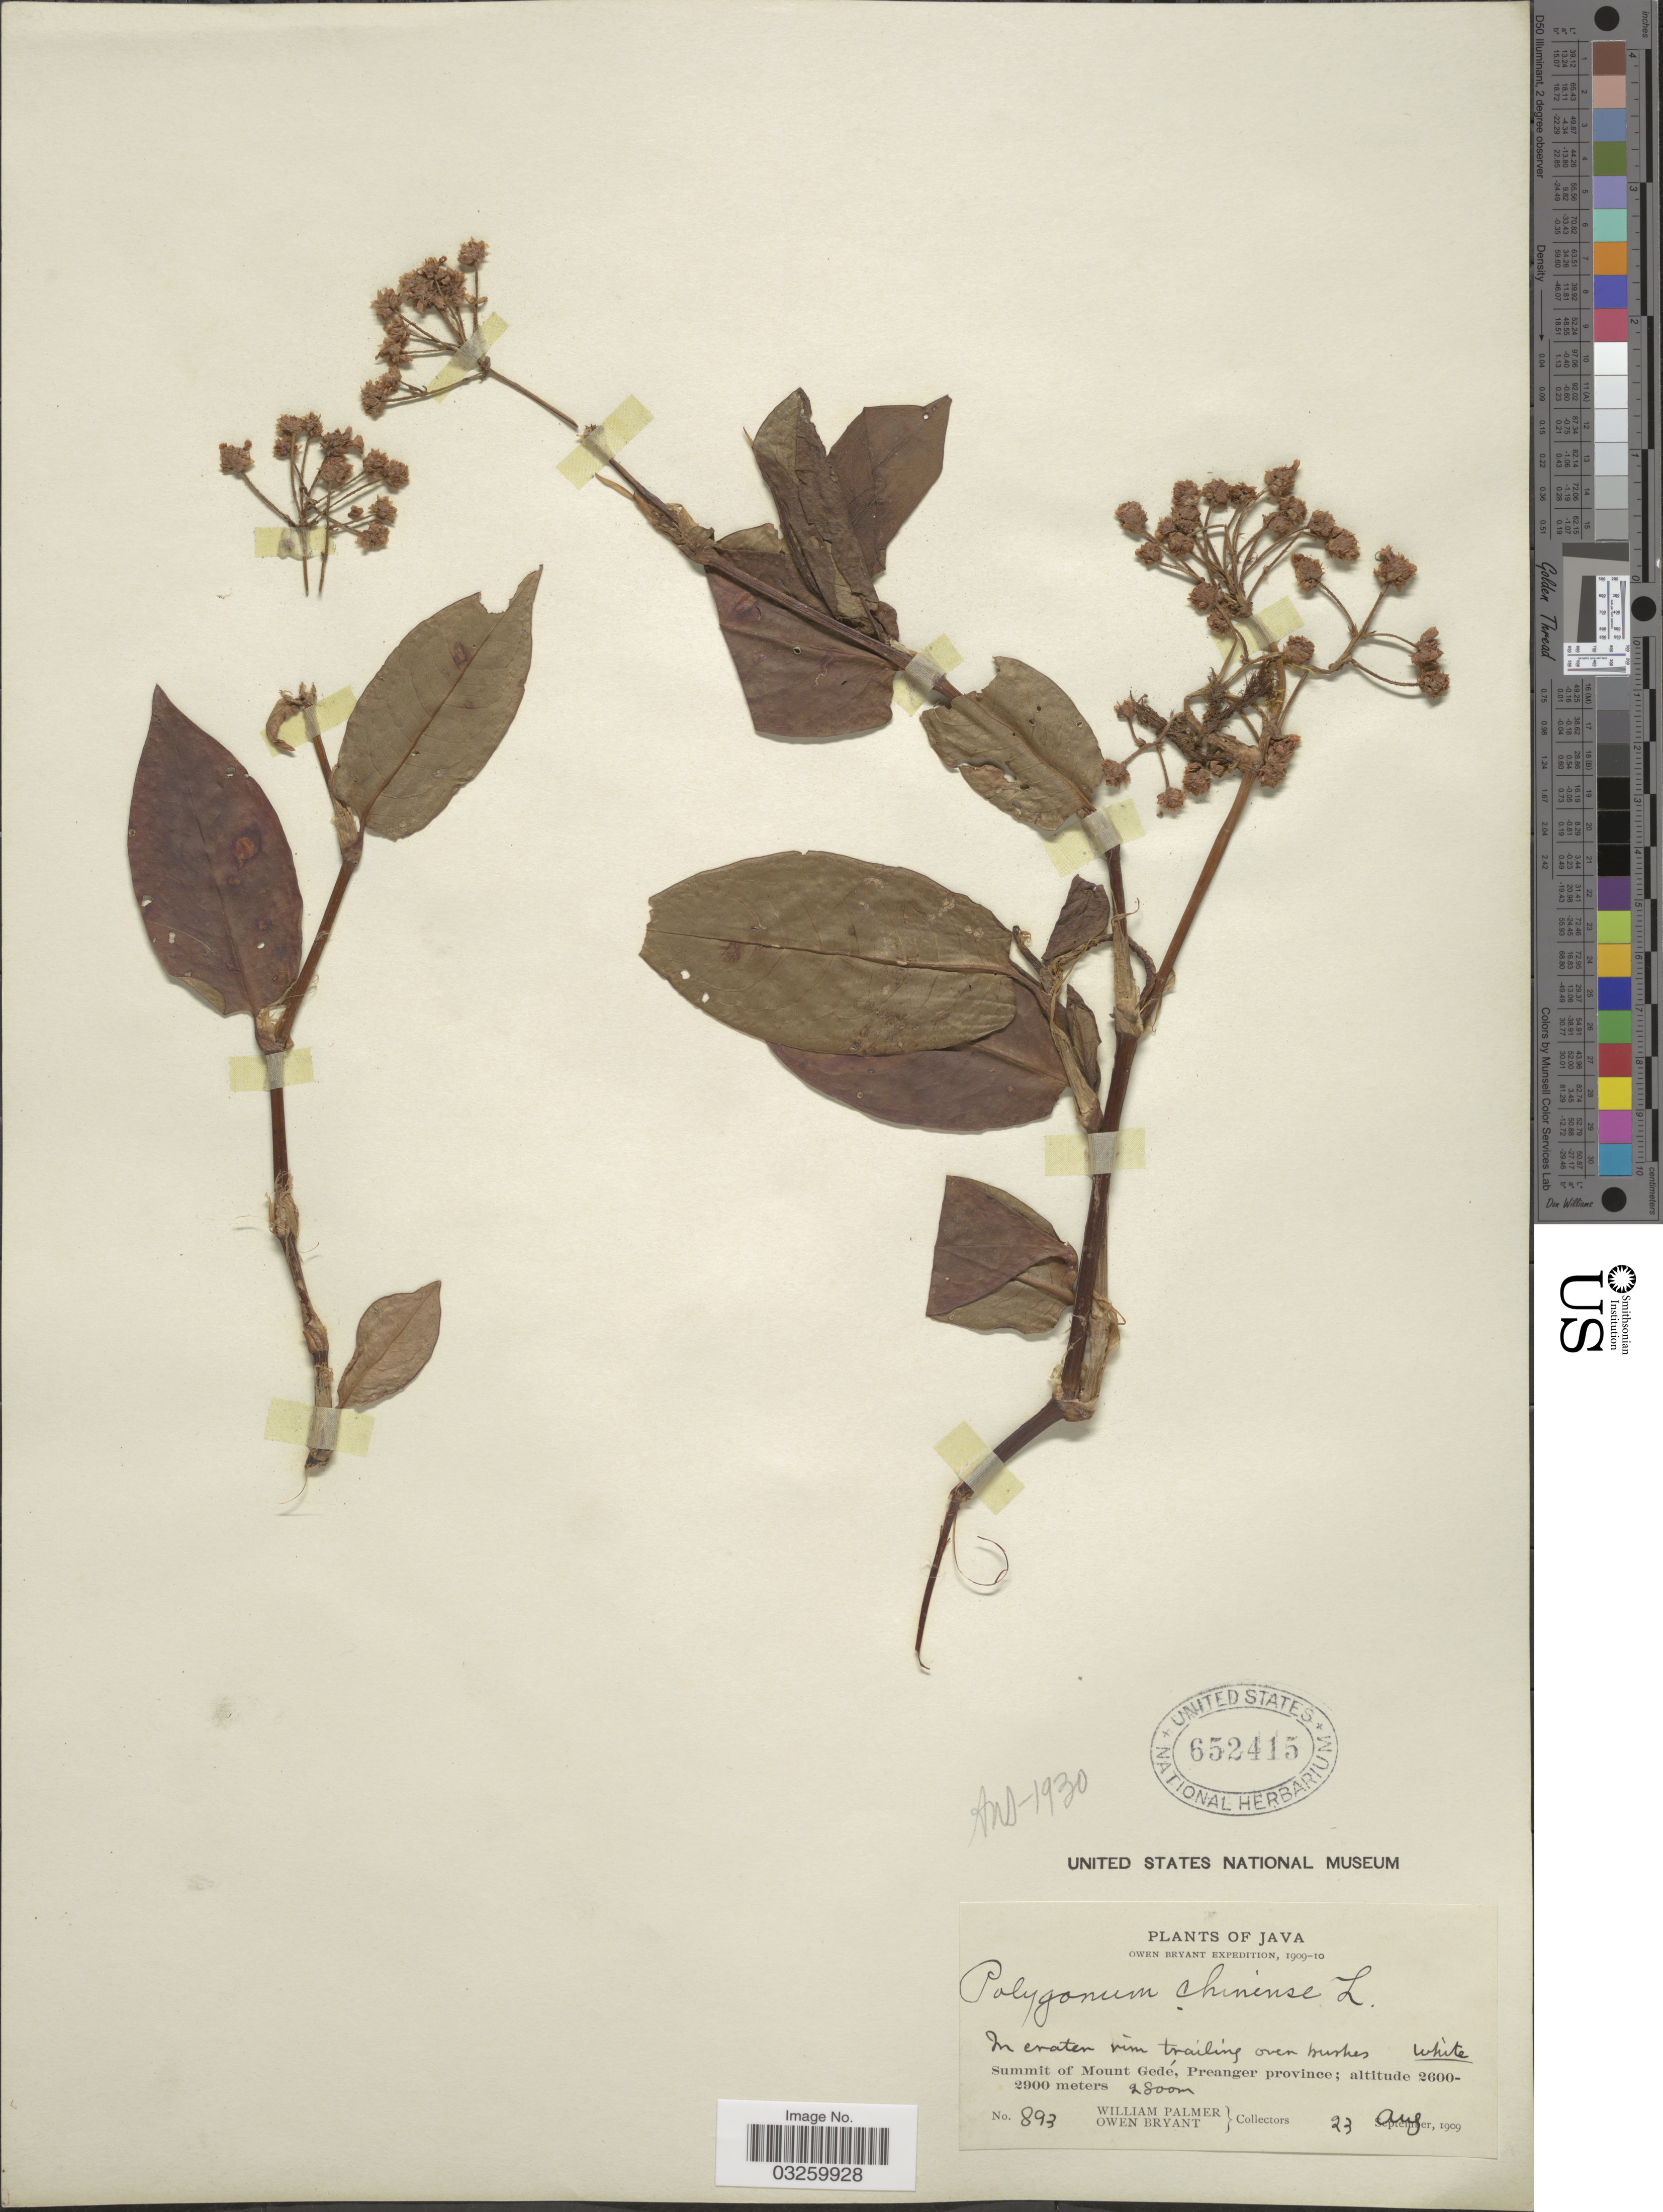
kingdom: Plantae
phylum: Tracheophyta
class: Magnoliopsida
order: Caryophyllales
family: Polygonaceae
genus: Persicaria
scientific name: Persicaria chinensis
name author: (L.) H. Gross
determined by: Wagner, W. L., (BOT), Smithsonian Institution - National Museum of Natural History (UNITED STATES)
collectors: W. Palmer & O. Bryant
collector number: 893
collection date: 1909-08-23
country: Indonesia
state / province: Java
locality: Summit of Mount Gedé, Preanger province.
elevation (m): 2800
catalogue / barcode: US 652415